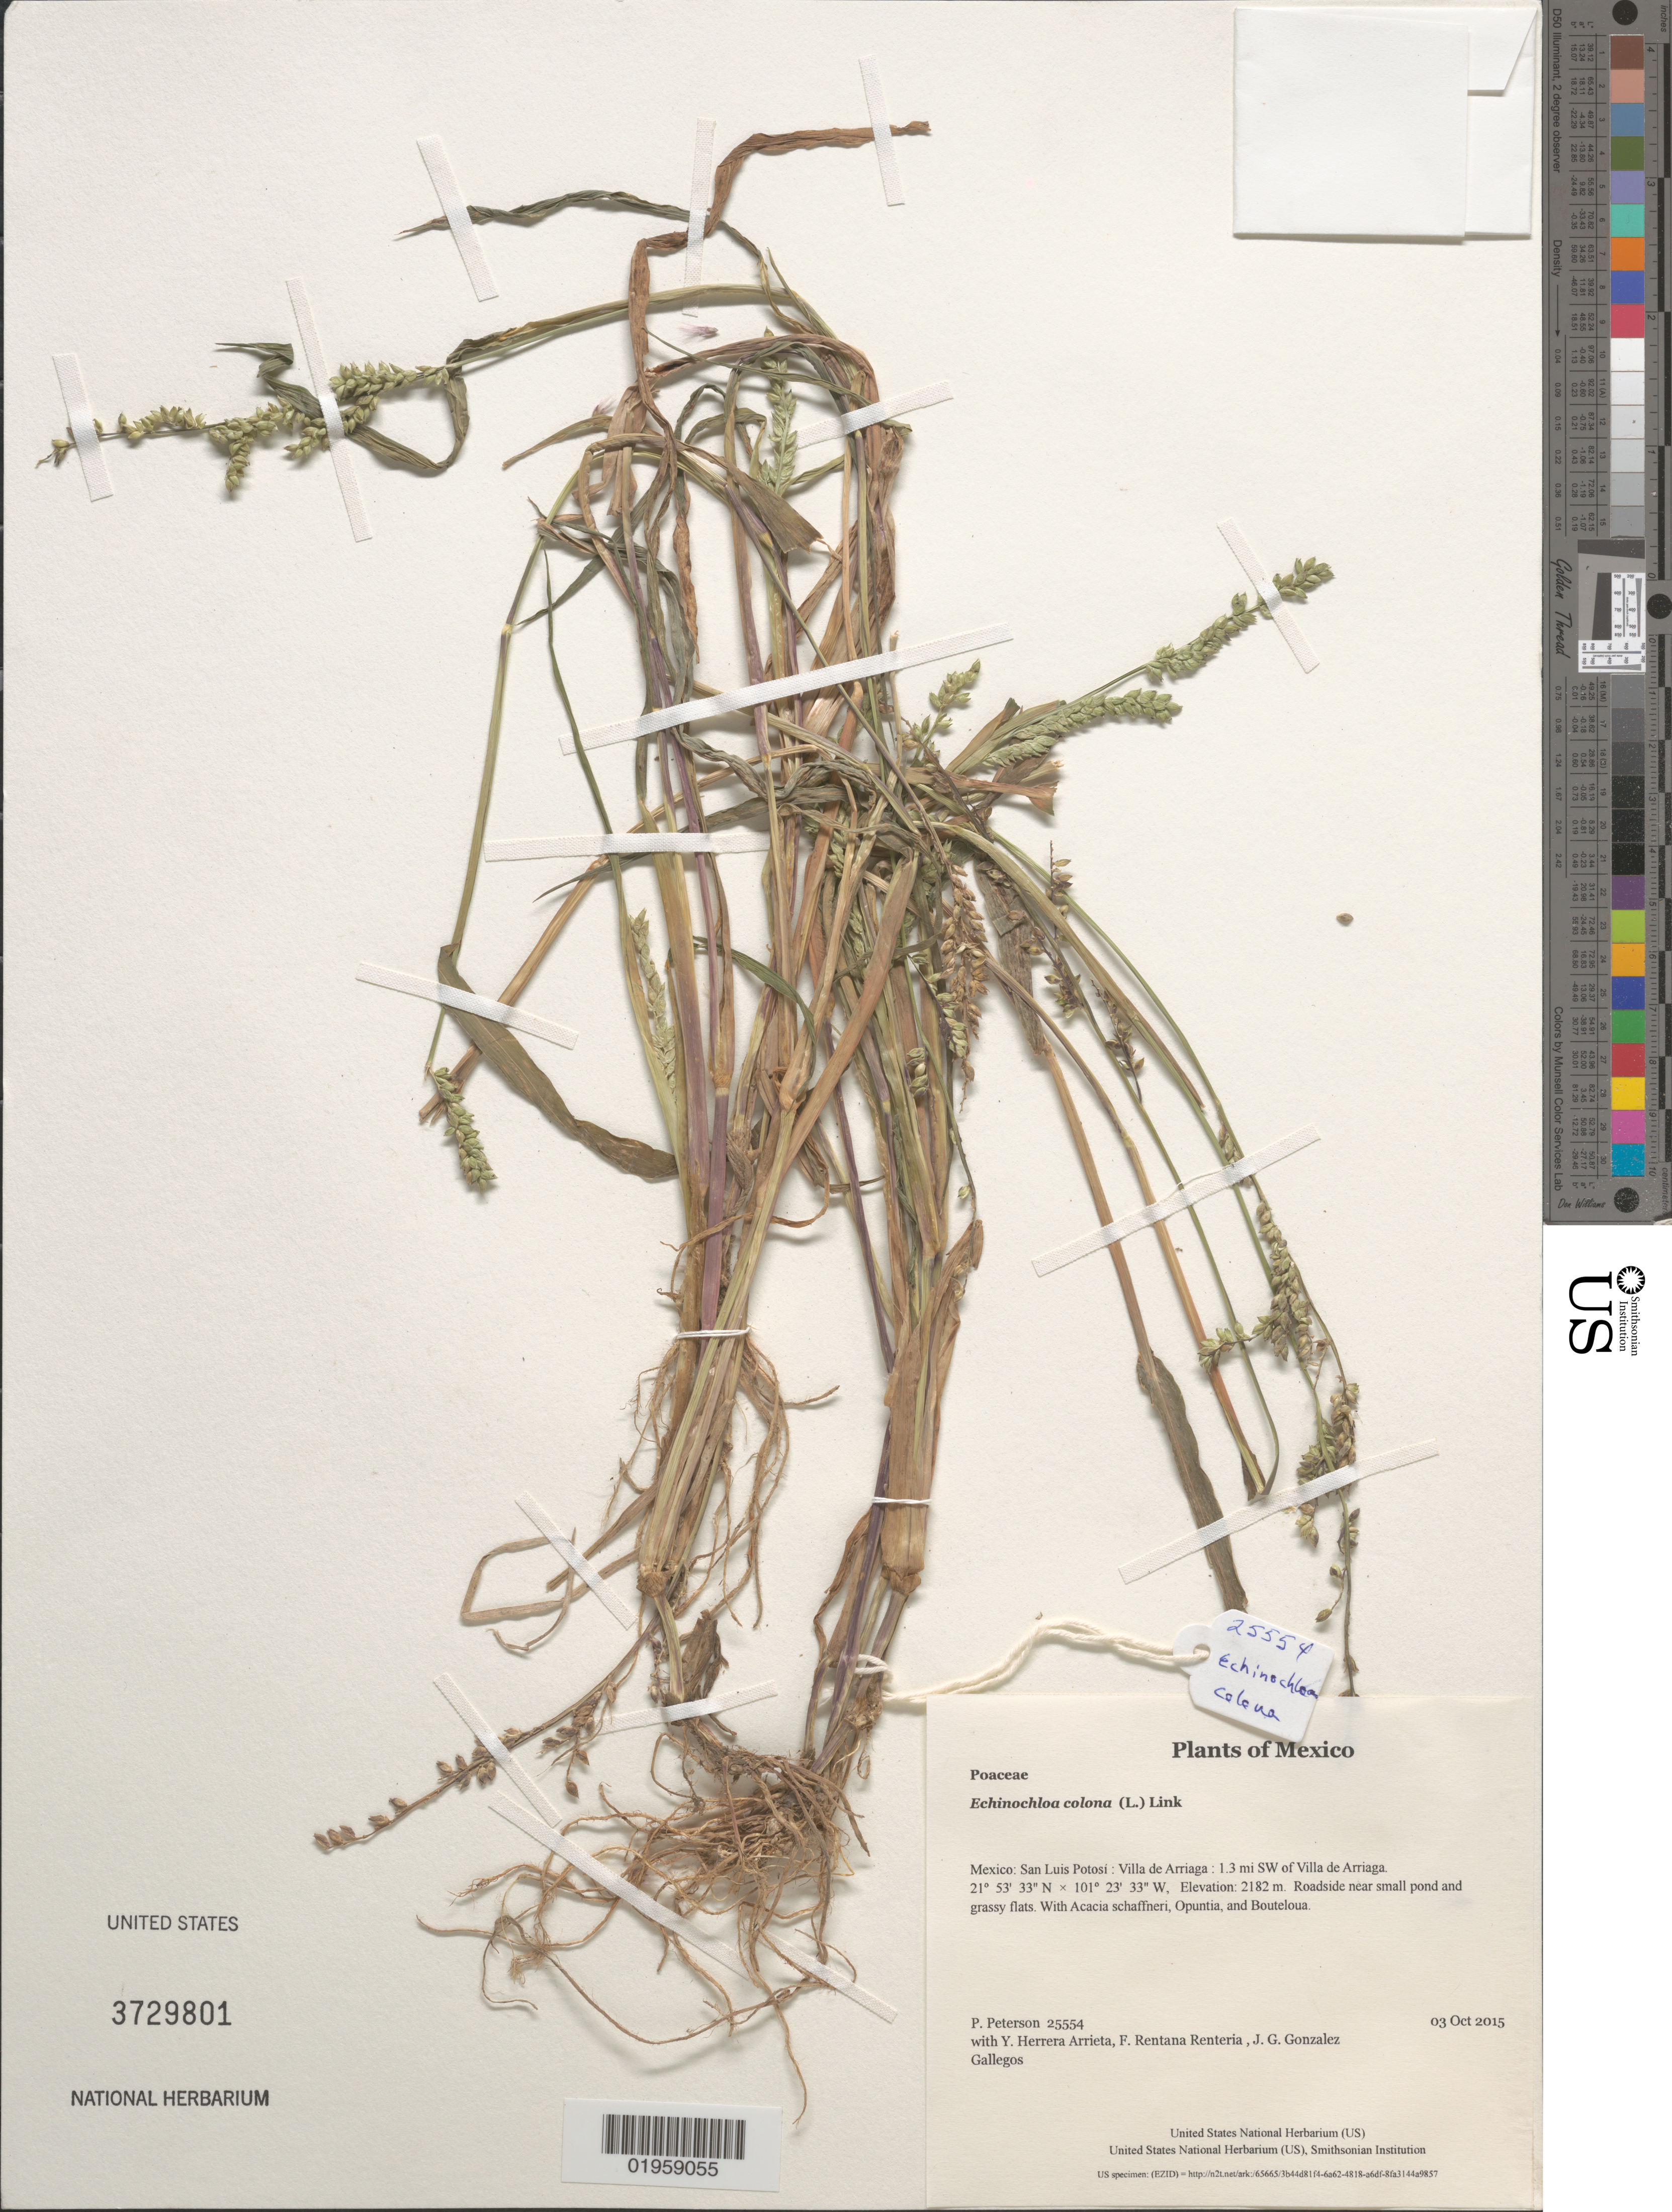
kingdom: Plantae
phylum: Tracheophyta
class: Liliopsida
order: Poales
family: Poaceae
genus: Echinochloa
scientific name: Echinochloa colona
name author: (L.) Link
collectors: P. M. Peterson, Y. Herrera Arrieta, F. Rentana Renteria & J. G. Gonzalez Gallegos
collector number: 25554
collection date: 2015-10-03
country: Mexico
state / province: San Luis Potosí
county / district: Villa de Arriaga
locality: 1.3 mi SW of Villa de Arriaga.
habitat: Roadside near small pond and grassy flats.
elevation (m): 2182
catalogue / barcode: US 3729801